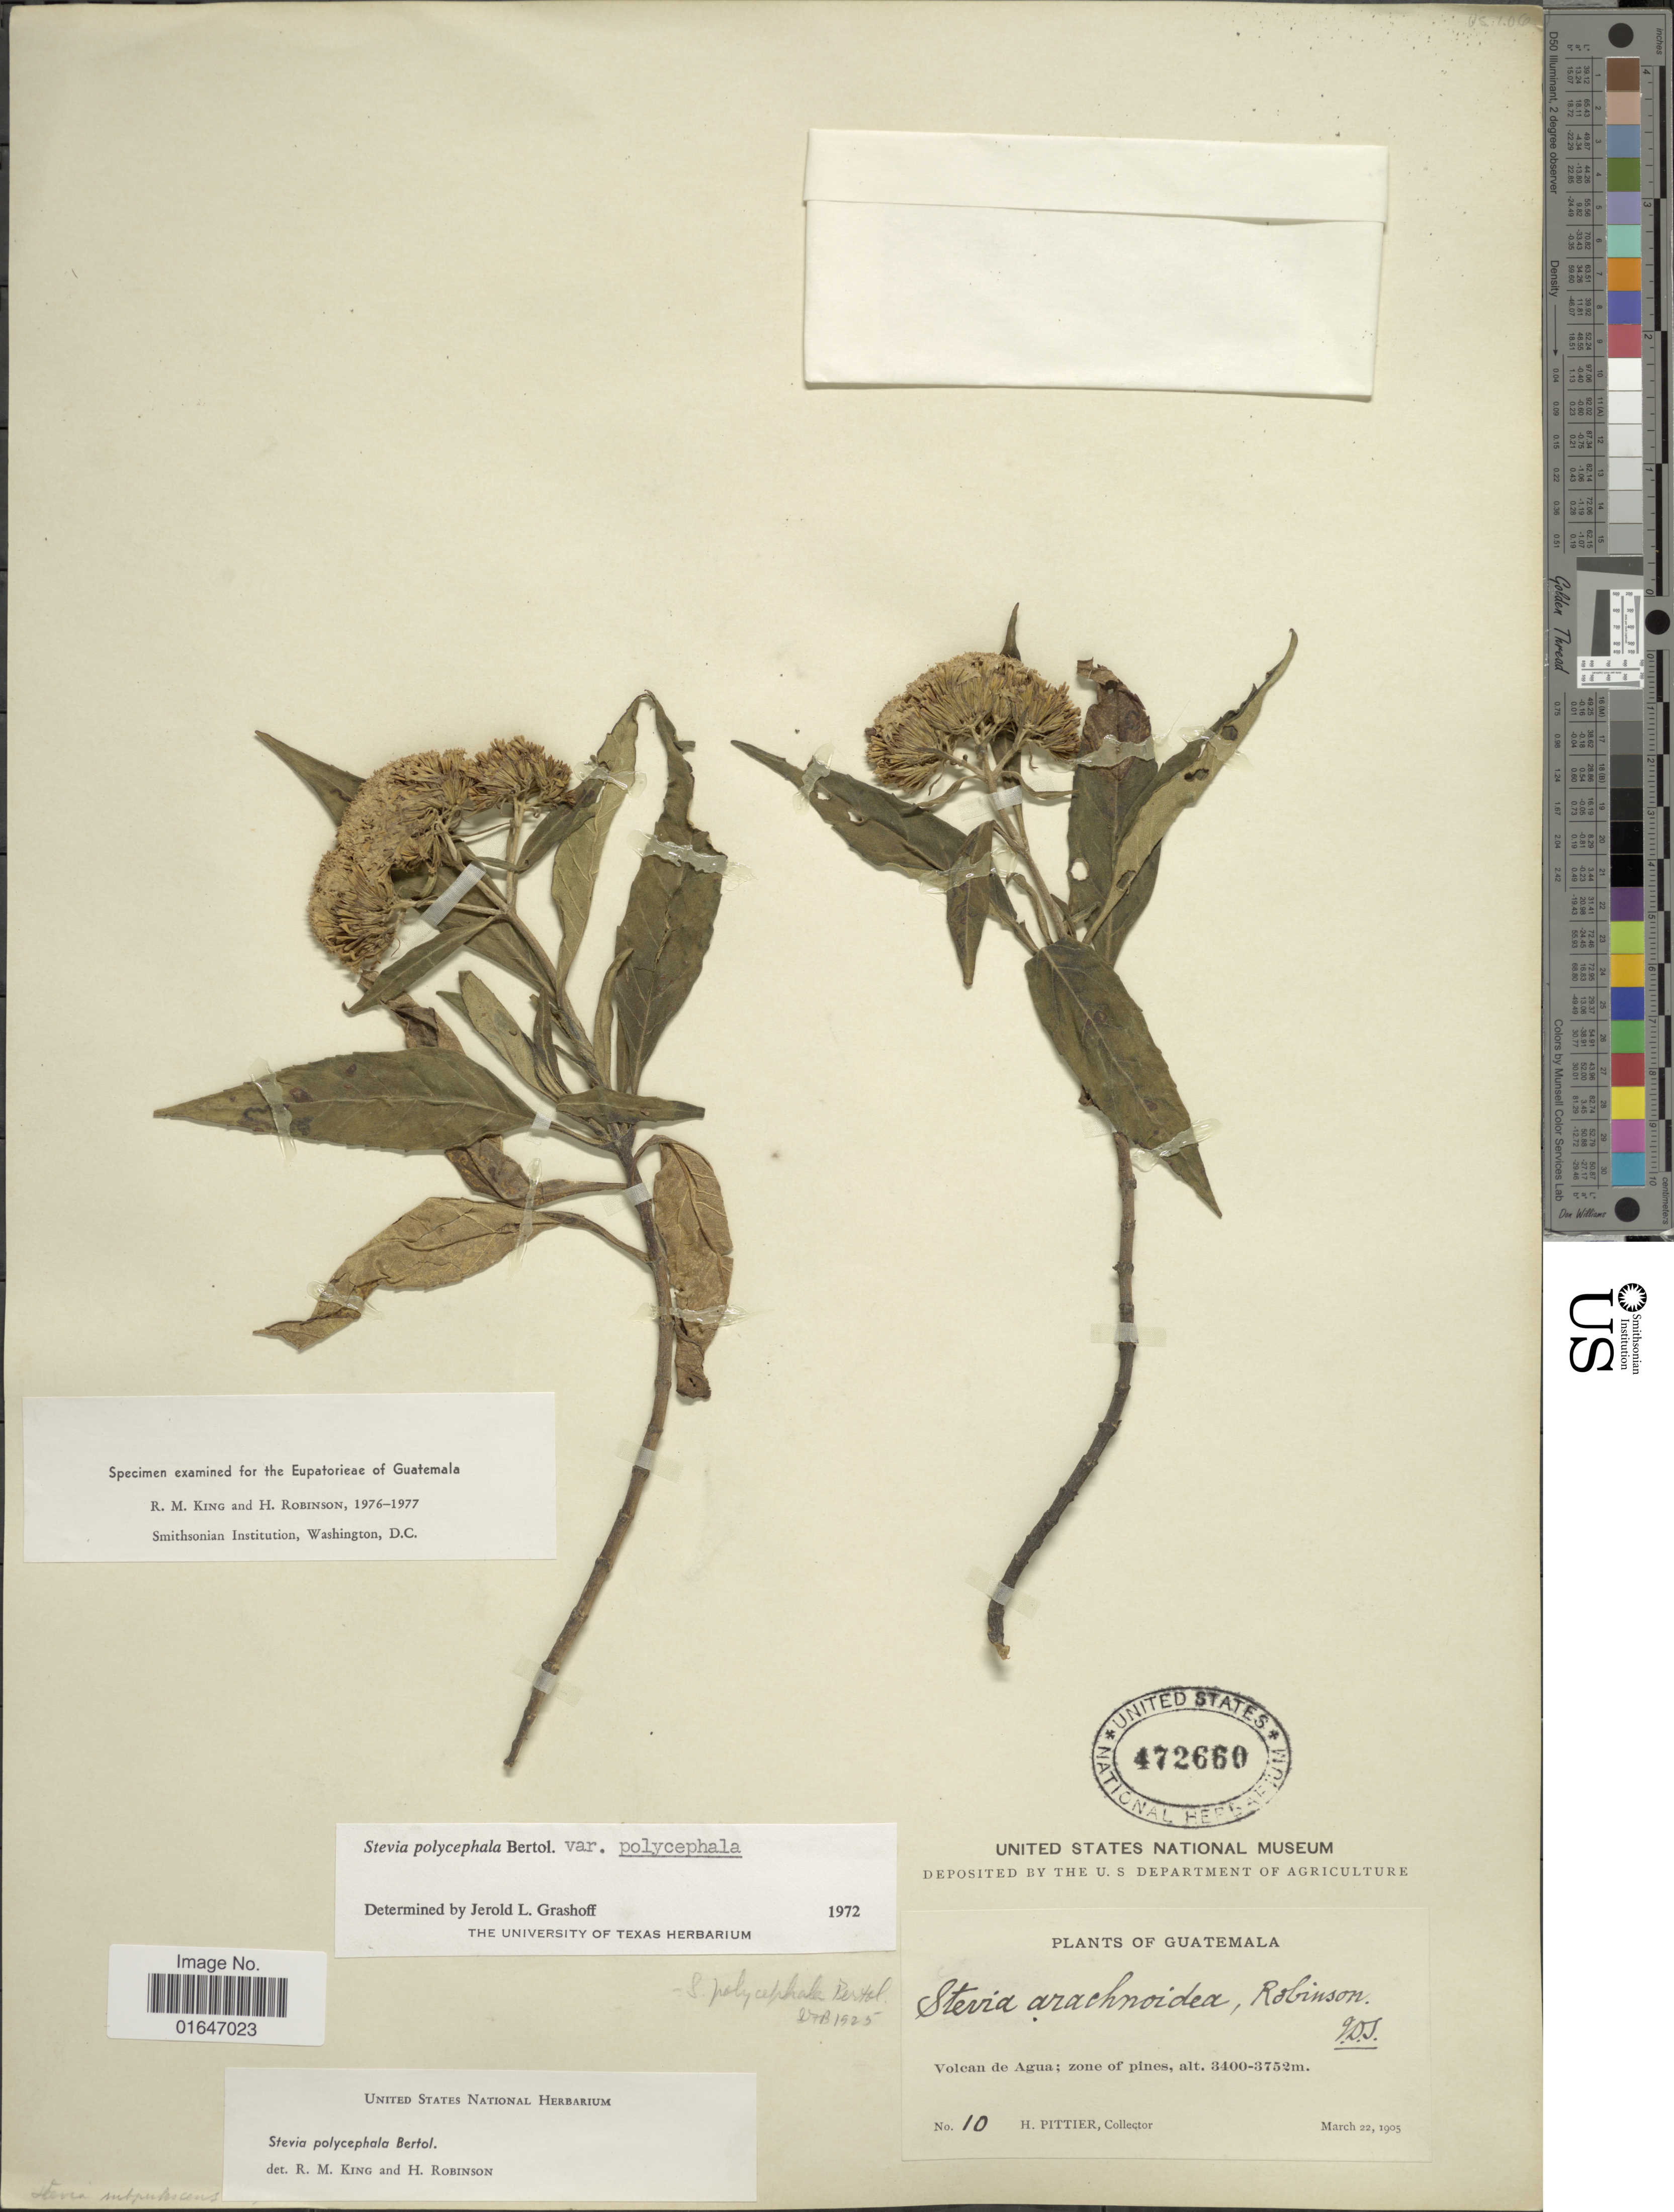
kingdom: Plantae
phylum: Tracheophyta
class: Magnoliopsida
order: Asterales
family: Asteraceae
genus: Stevia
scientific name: Stevia polycephala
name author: Bertoloni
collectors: H. F. Pittier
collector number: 10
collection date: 1905-03-22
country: Guatemala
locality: Volcan de Agua; sone of pines.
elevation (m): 3400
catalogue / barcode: US 472660